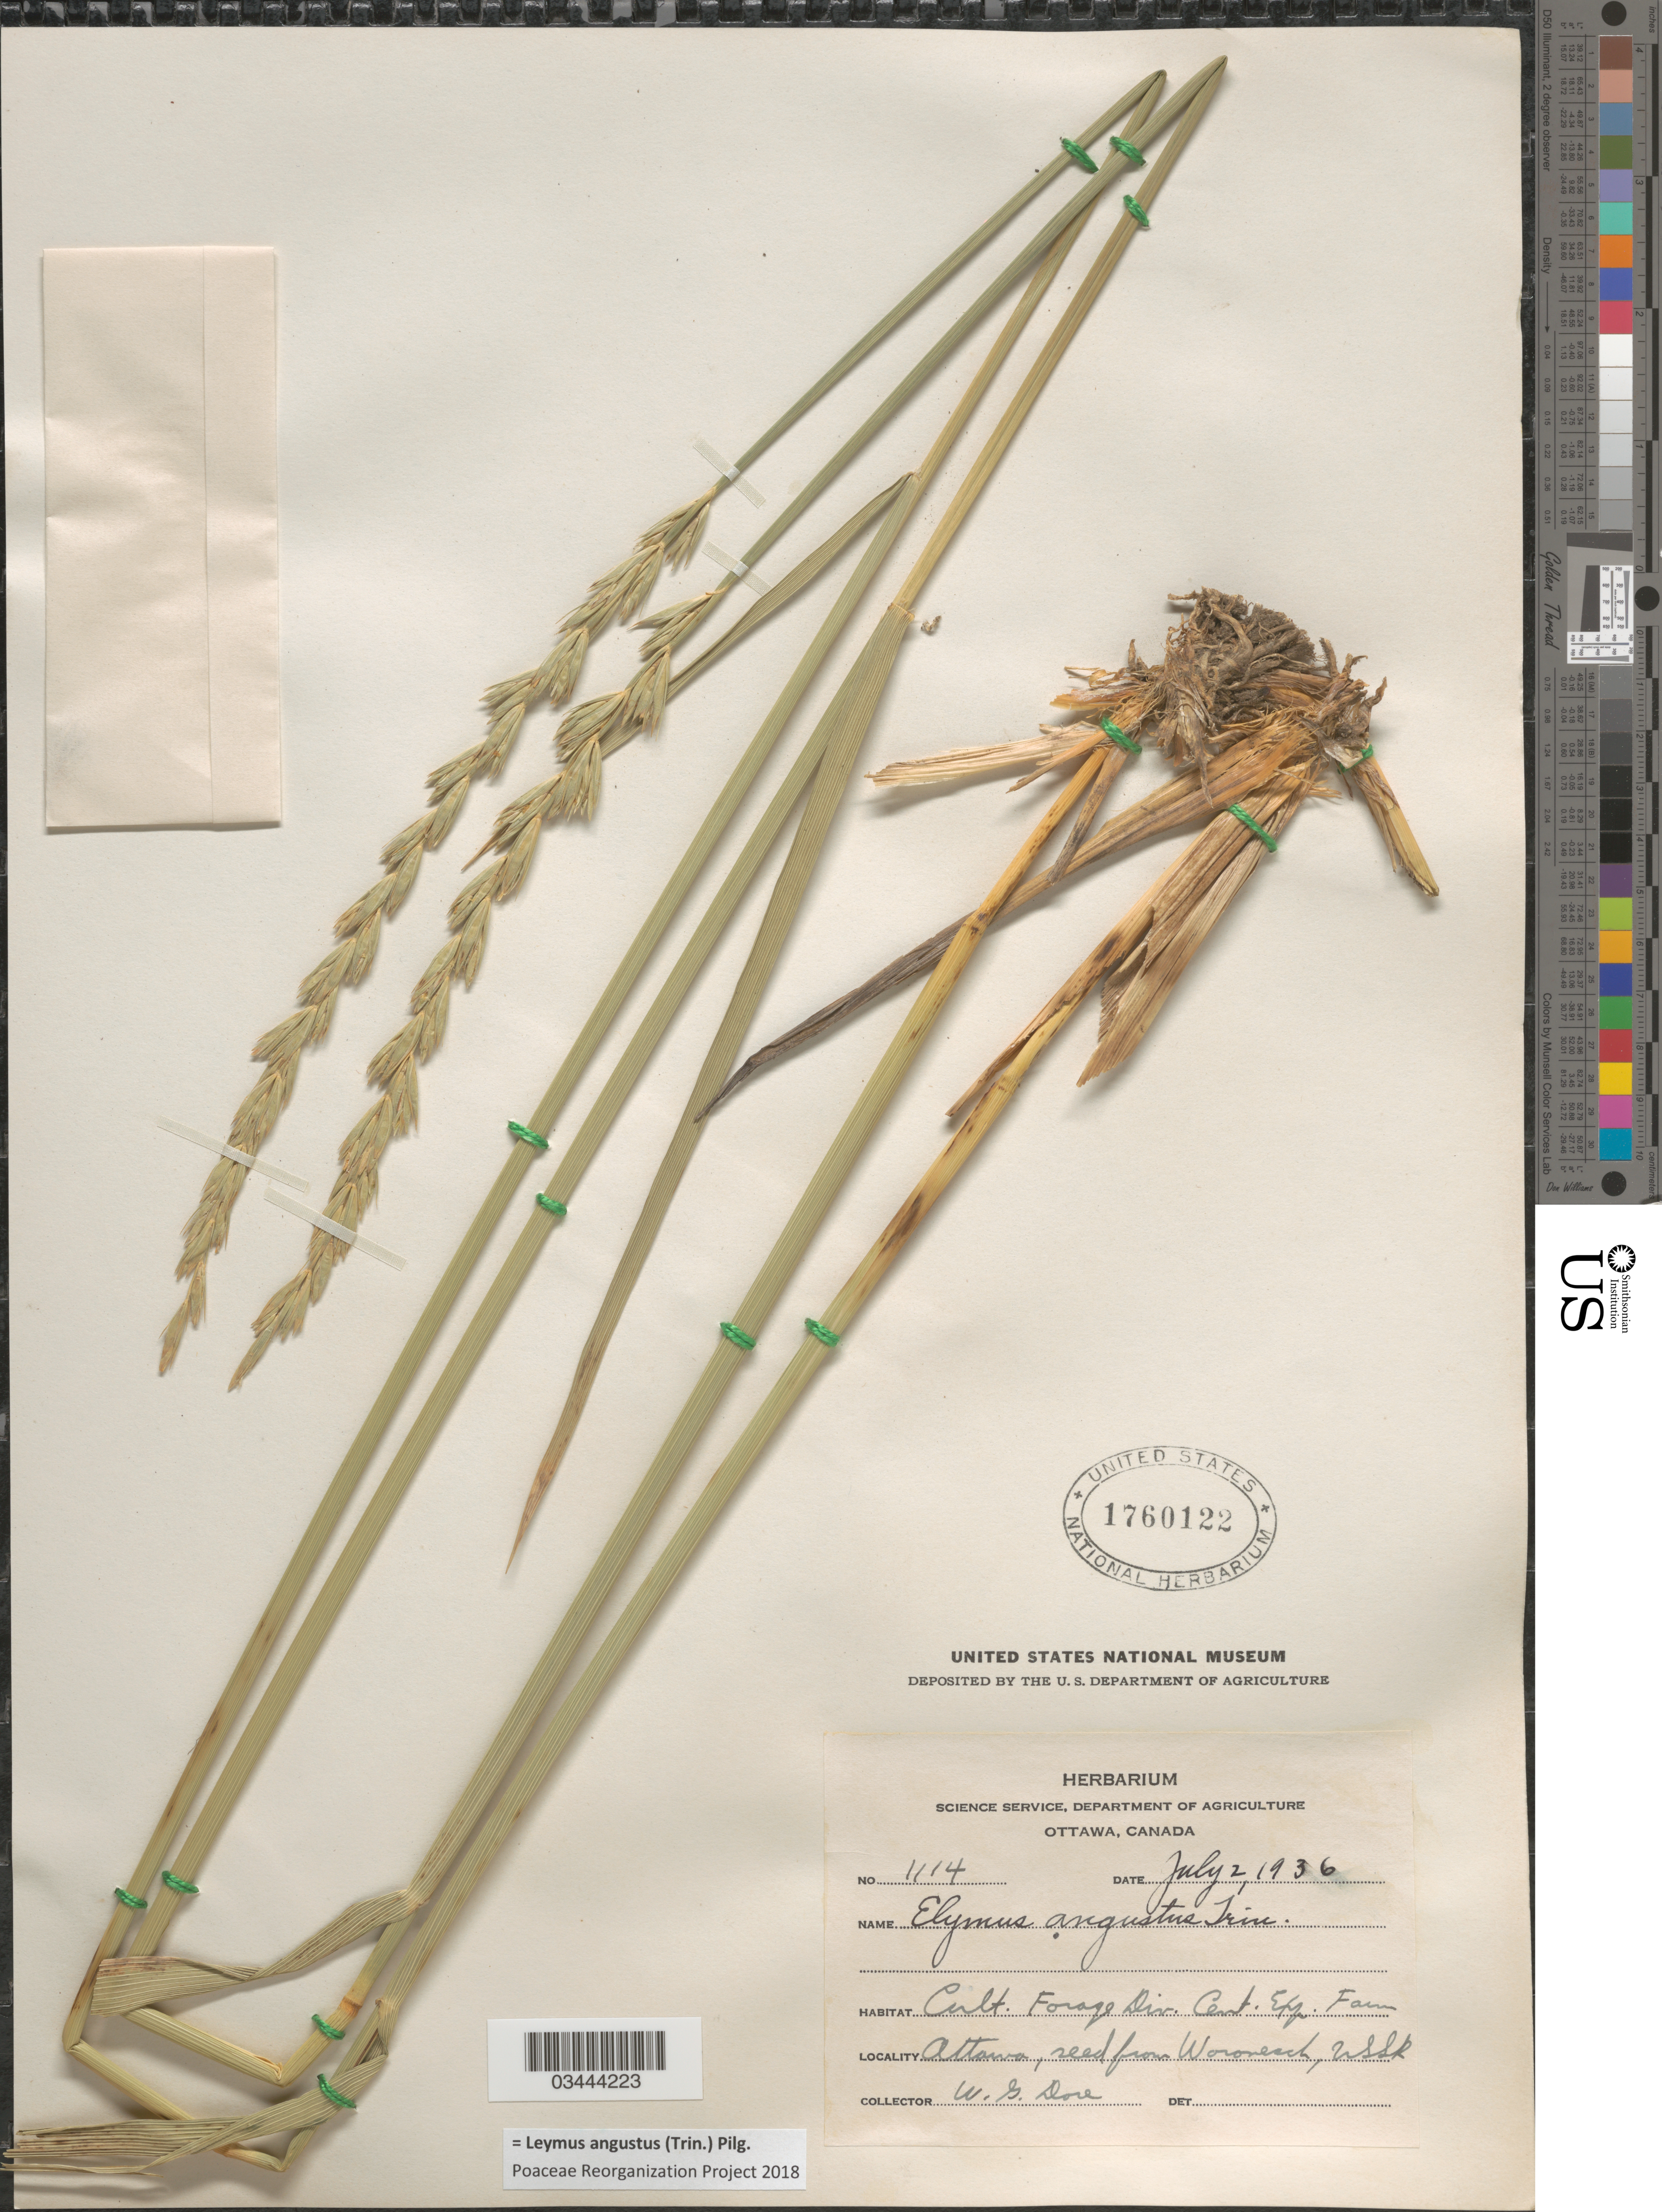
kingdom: Plantae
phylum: Tracheophyta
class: Liliopsida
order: Poales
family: Poaceae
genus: Leymus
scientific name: Leymus angustus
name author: (Trin.) Pilg.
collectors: W. Dore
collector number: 1114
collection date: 1936-07-02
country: Canada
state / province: Ontario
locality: Forage Div. Cent. Exp. Farm. Ottawa.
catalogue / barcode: US 1760122